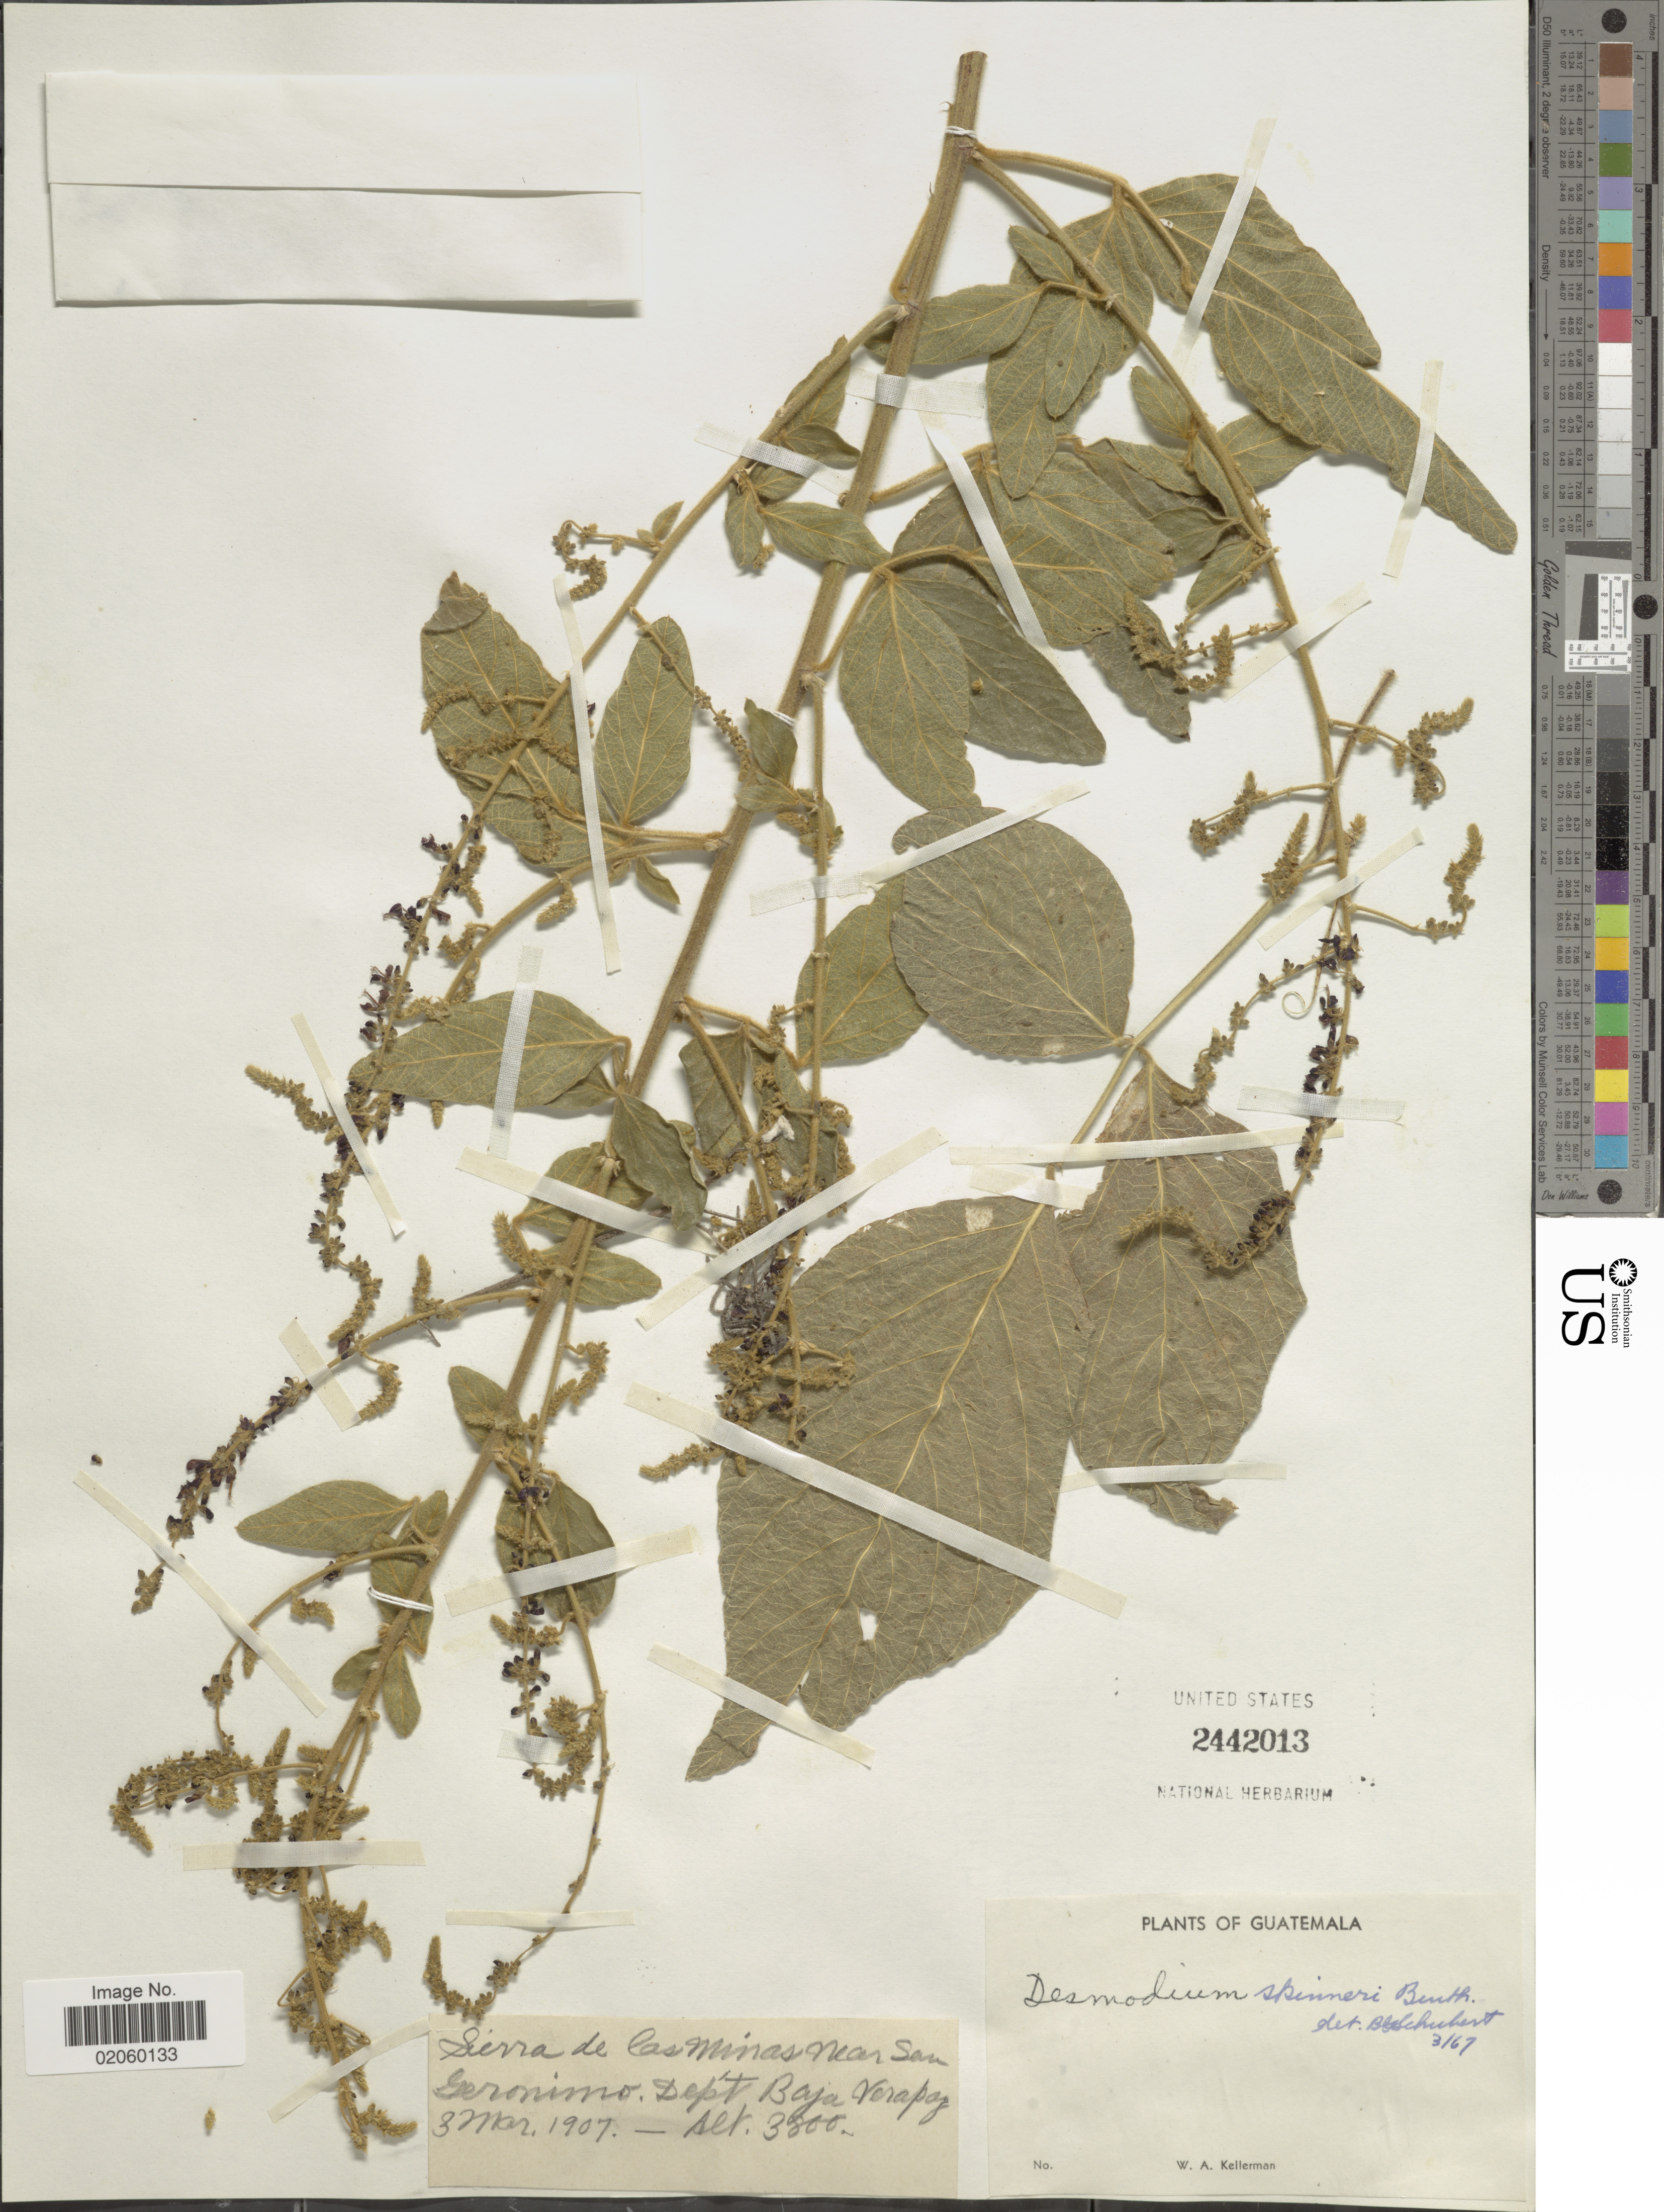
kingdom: Plantae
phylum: Tracheophyta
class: Magnoliopsida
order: Fabales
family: Fabaceae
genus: Desmodium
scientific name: Desmodium skinneri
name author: Benth. ex Hemsl.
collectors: W. Kellerman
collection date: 1907-03-03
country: Guatemala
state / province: Baja Verapaz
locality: Sierra de Las Minas near San Geronimo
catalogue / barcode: US 2442013